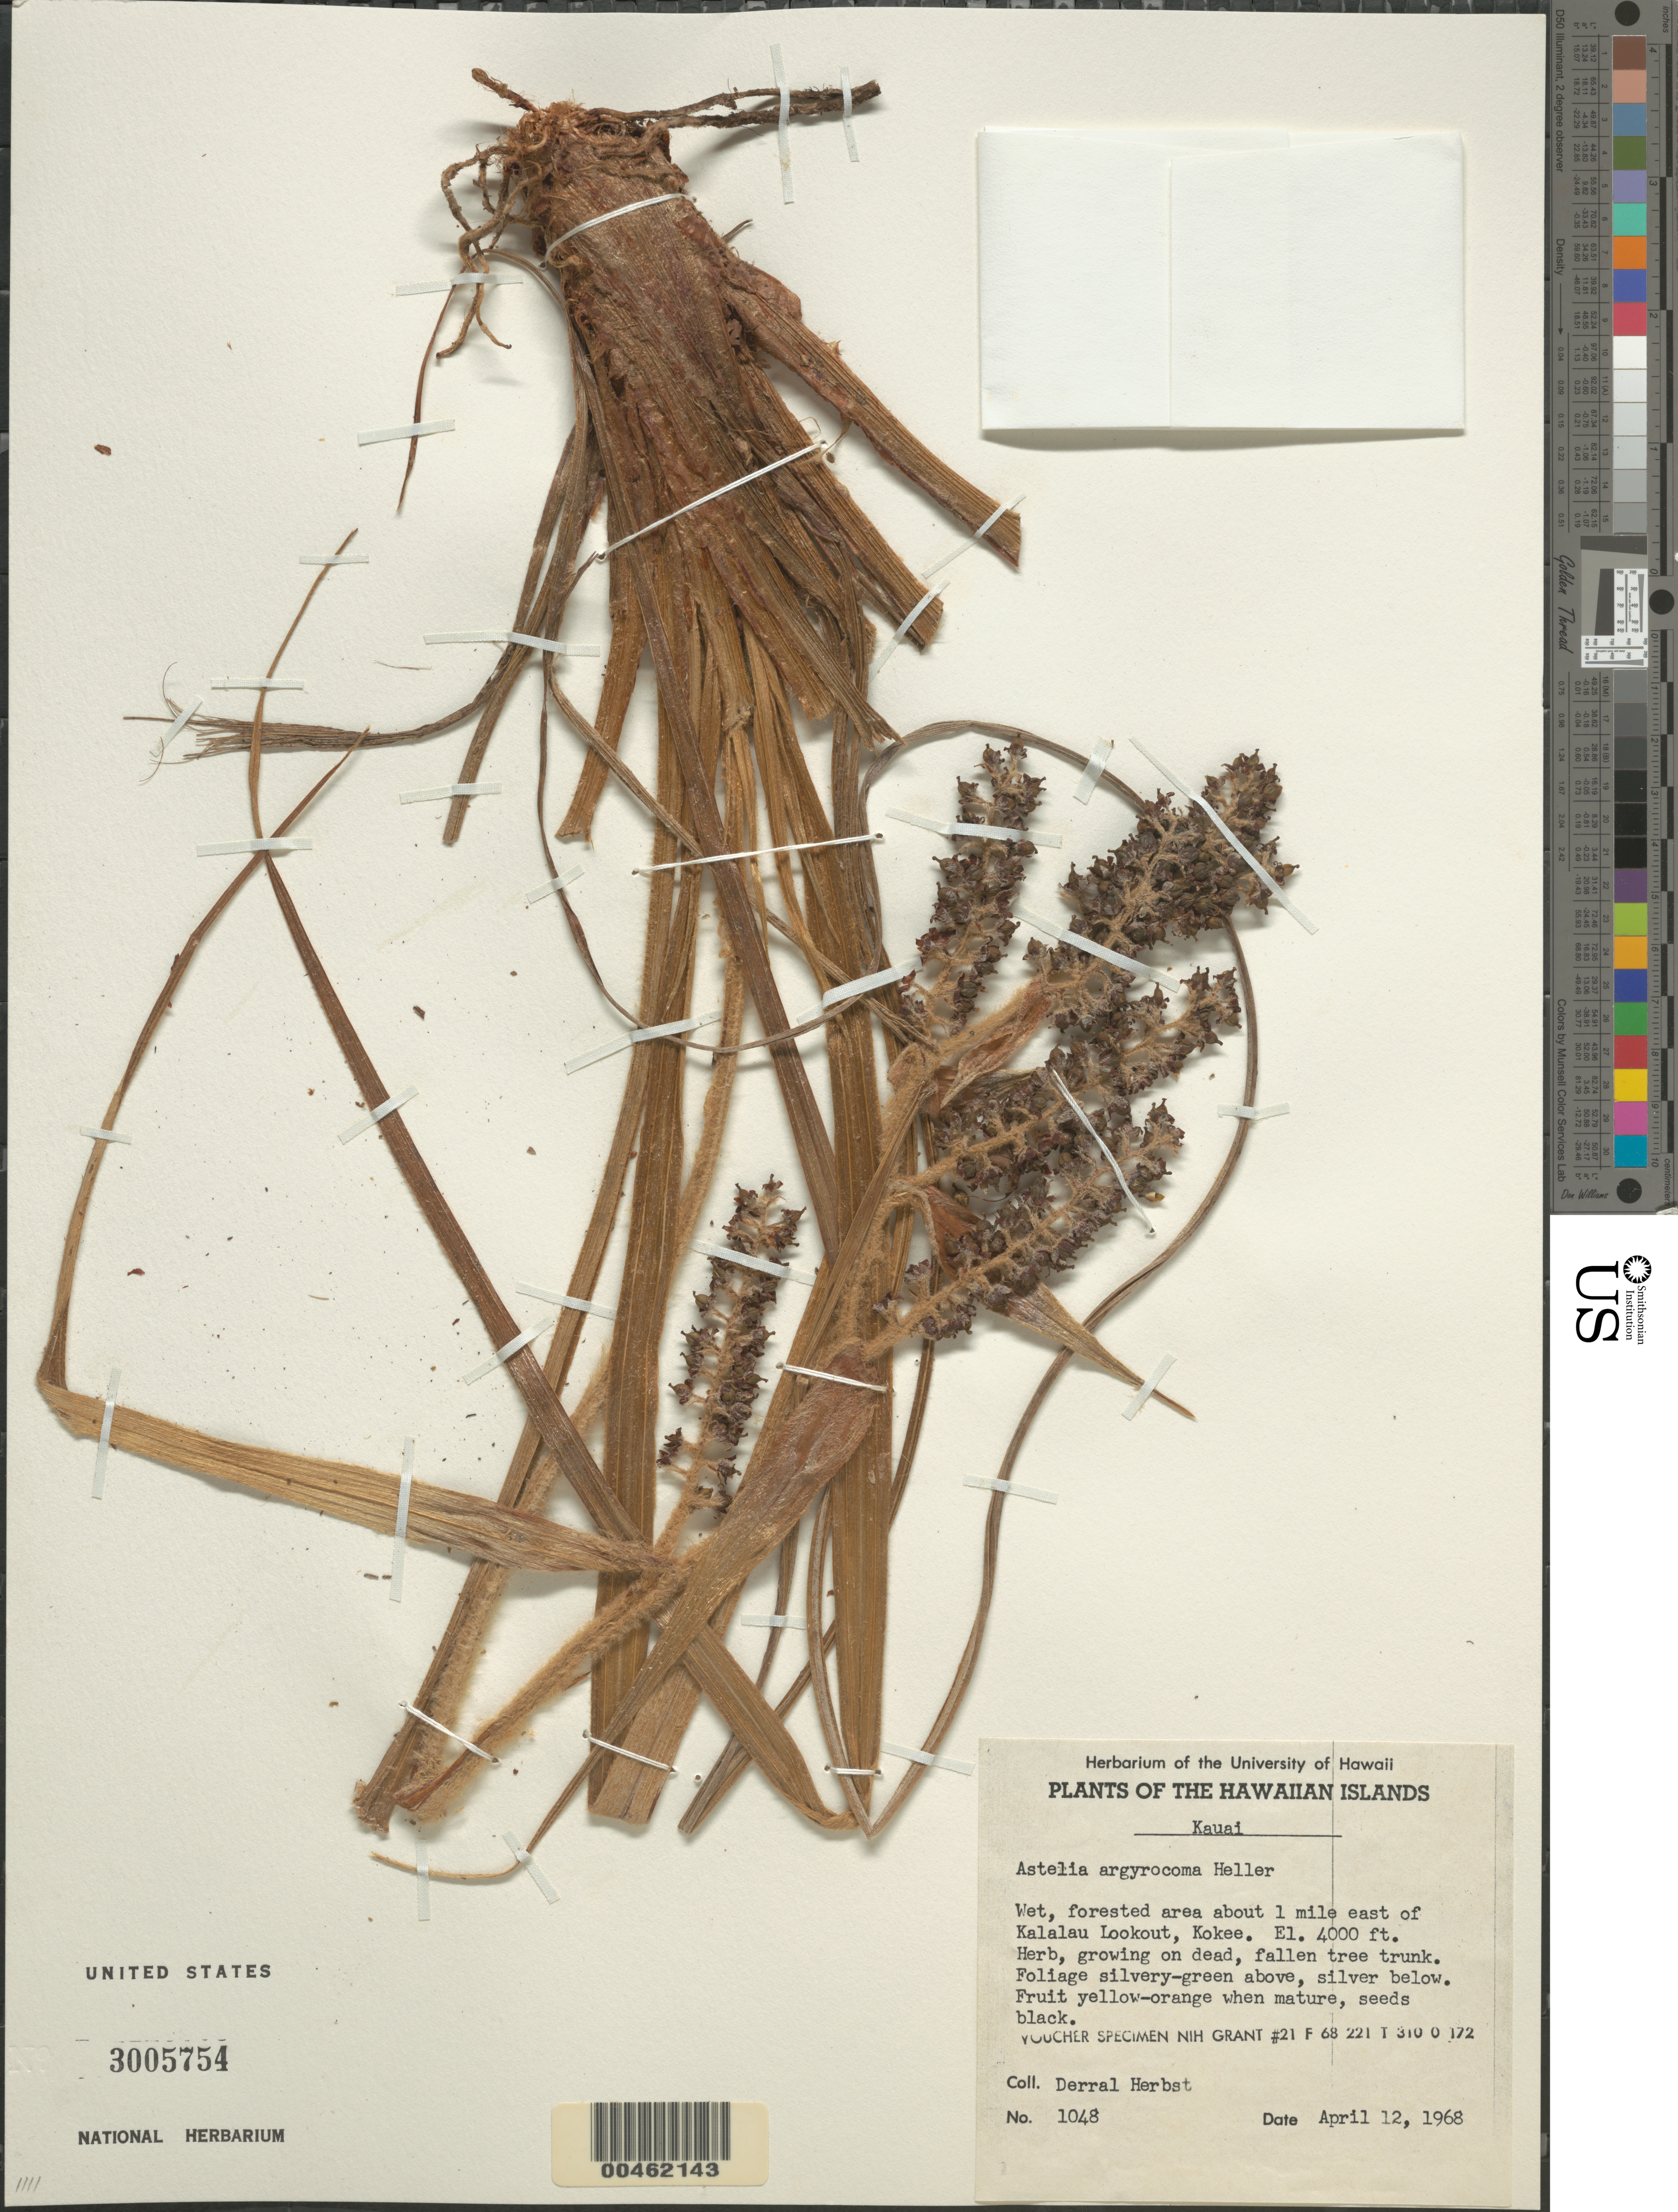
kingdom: Plantae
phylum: Tracheophyta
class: Liliopsida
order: Asparagales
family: Asteliaceae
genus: Astelia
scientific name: Astelia argyrocoma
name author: A. Heller ex Skottsb.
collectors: D. R. Herbst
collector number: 1048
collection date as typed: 12 Apr 1968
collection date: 1968-04-12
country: United States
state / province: Hawaii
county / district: Kauai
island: Kaua'i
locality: About 1 mi E of Kalalau Lookout, Kokee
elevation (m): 1219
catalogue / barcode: US 3005754